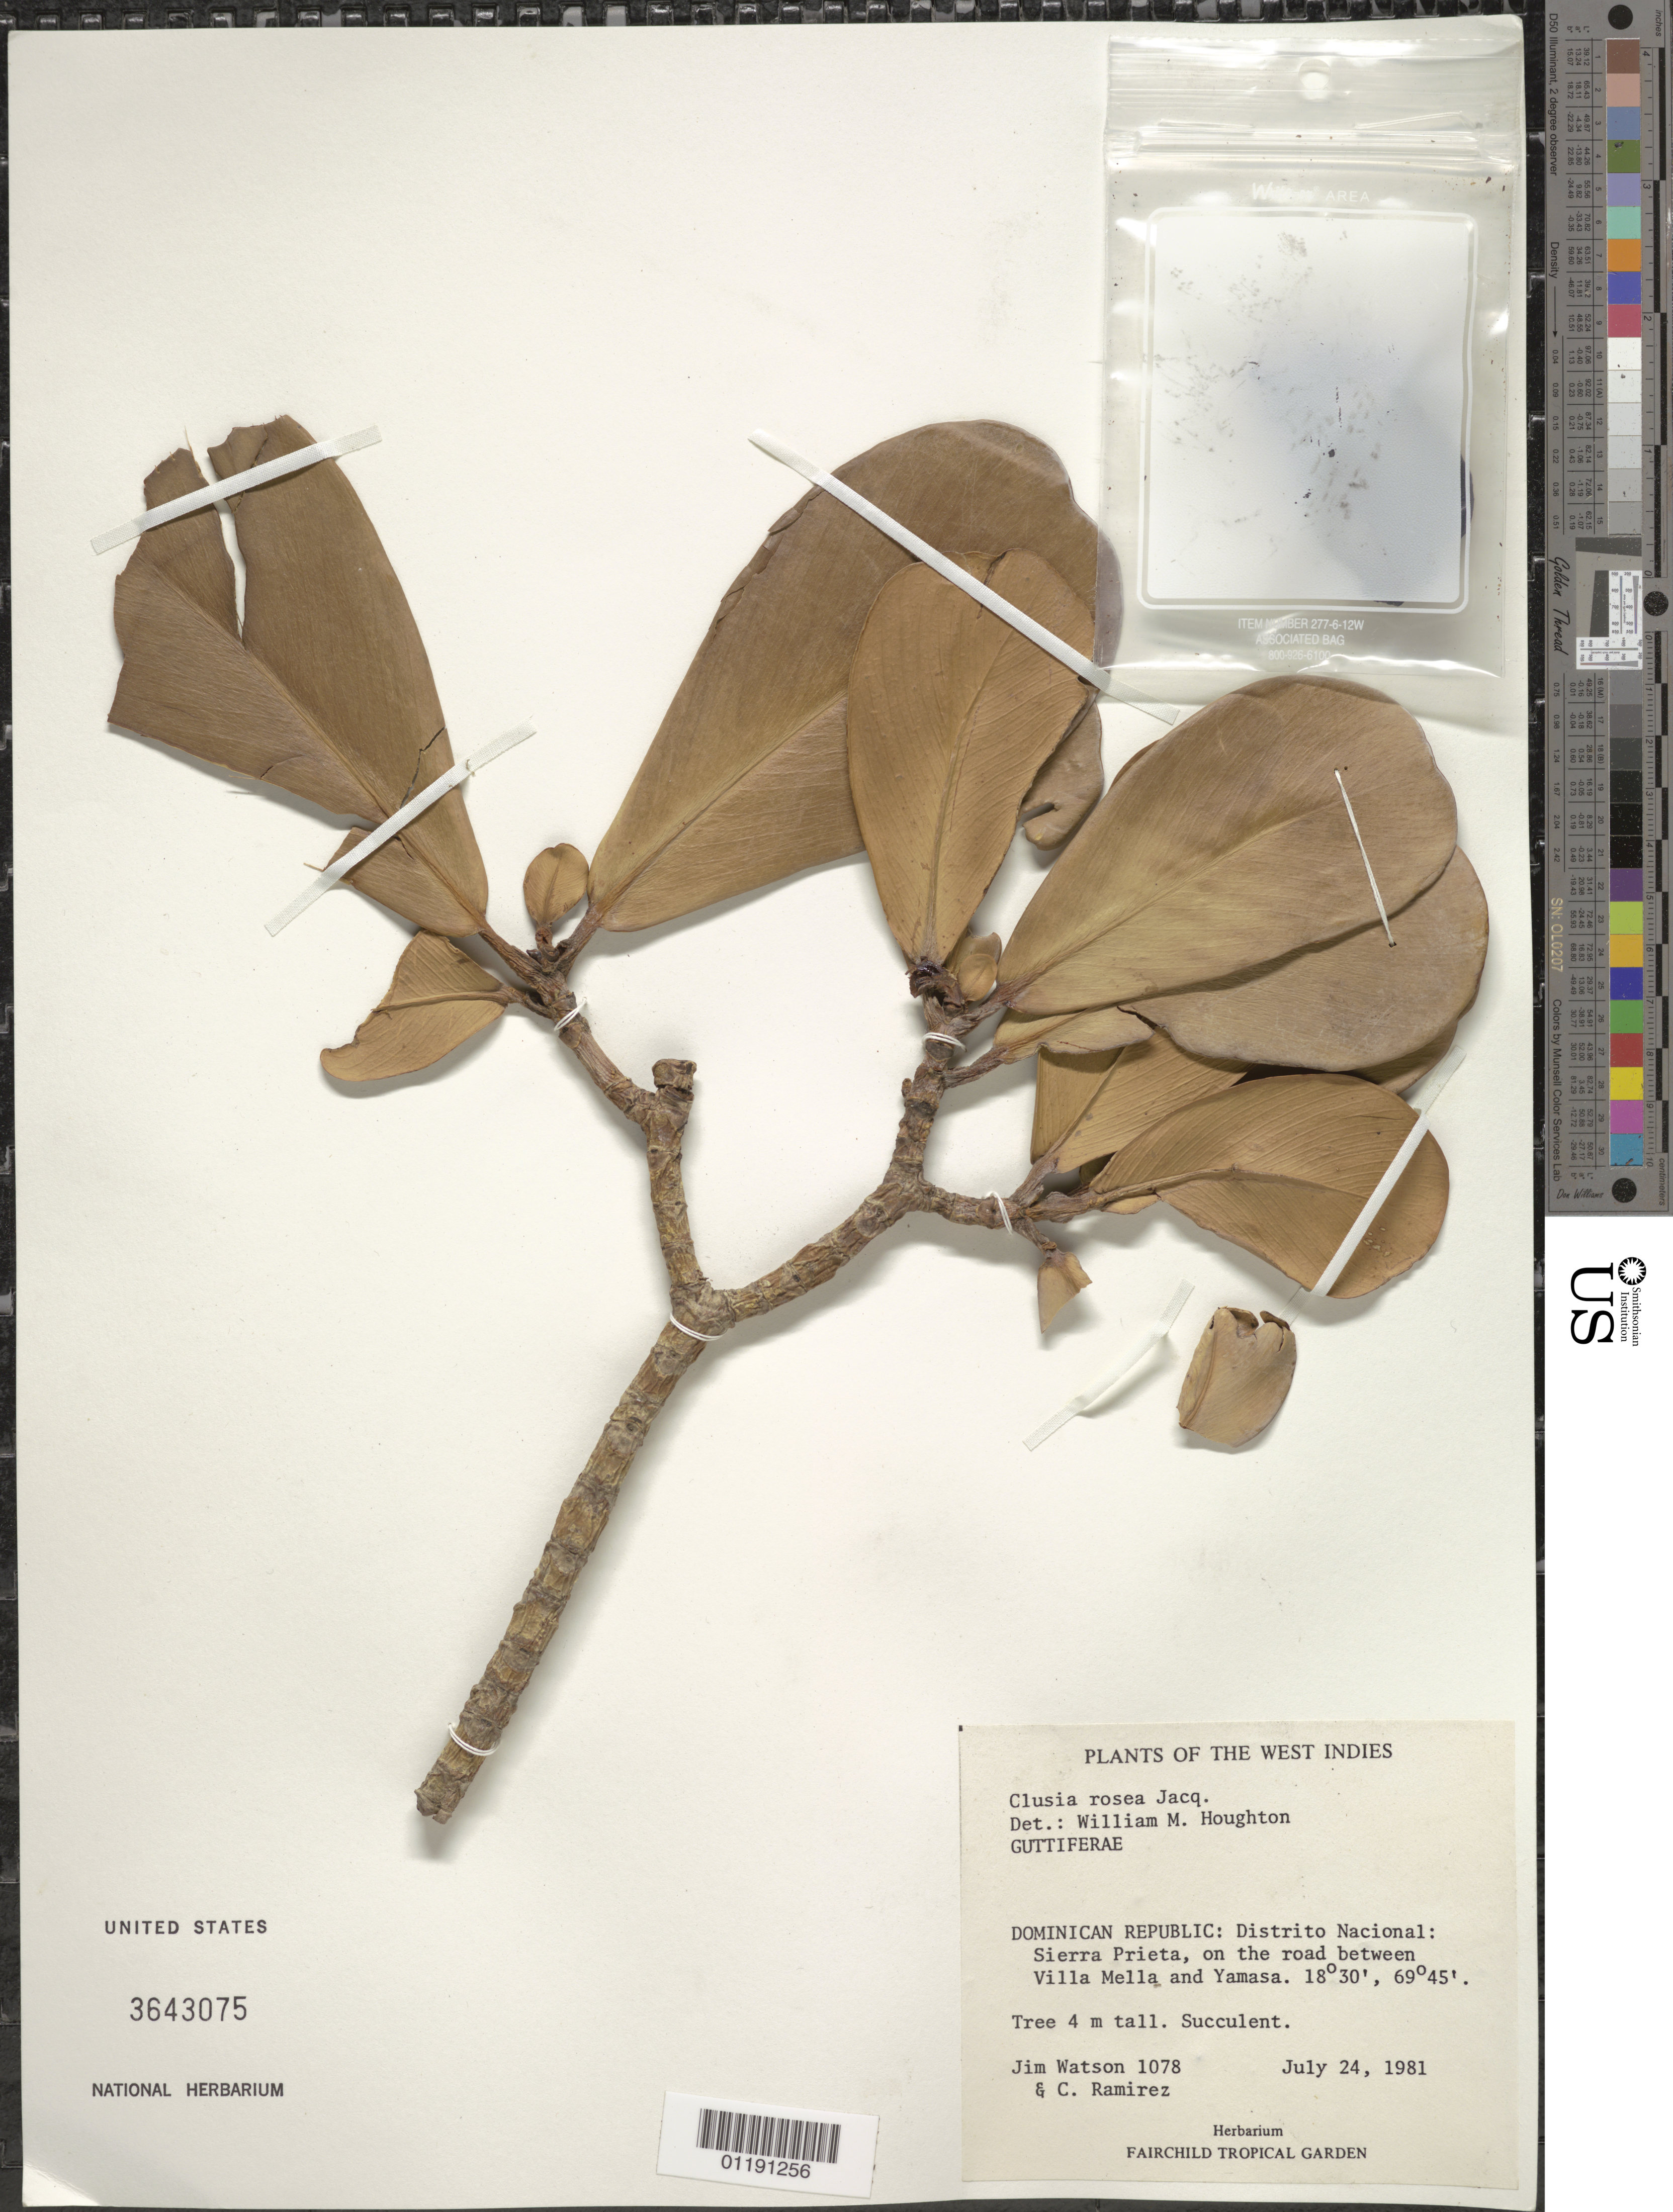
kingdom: Plantae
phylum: Tracheophyta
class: Magnoliopsida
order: Malpighiales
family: Clusiaceae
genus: Clusia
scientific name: Clusia rosea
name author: Jacq.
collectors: J. Watson & C. Ramirez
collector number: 1078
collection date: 1981-07-24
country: Dominican Republic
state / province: Distrito Nacional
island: Hispaniola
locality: Sierra Prieta, on the road between Villa Mella and Yamasa.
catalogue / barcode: US 3643075